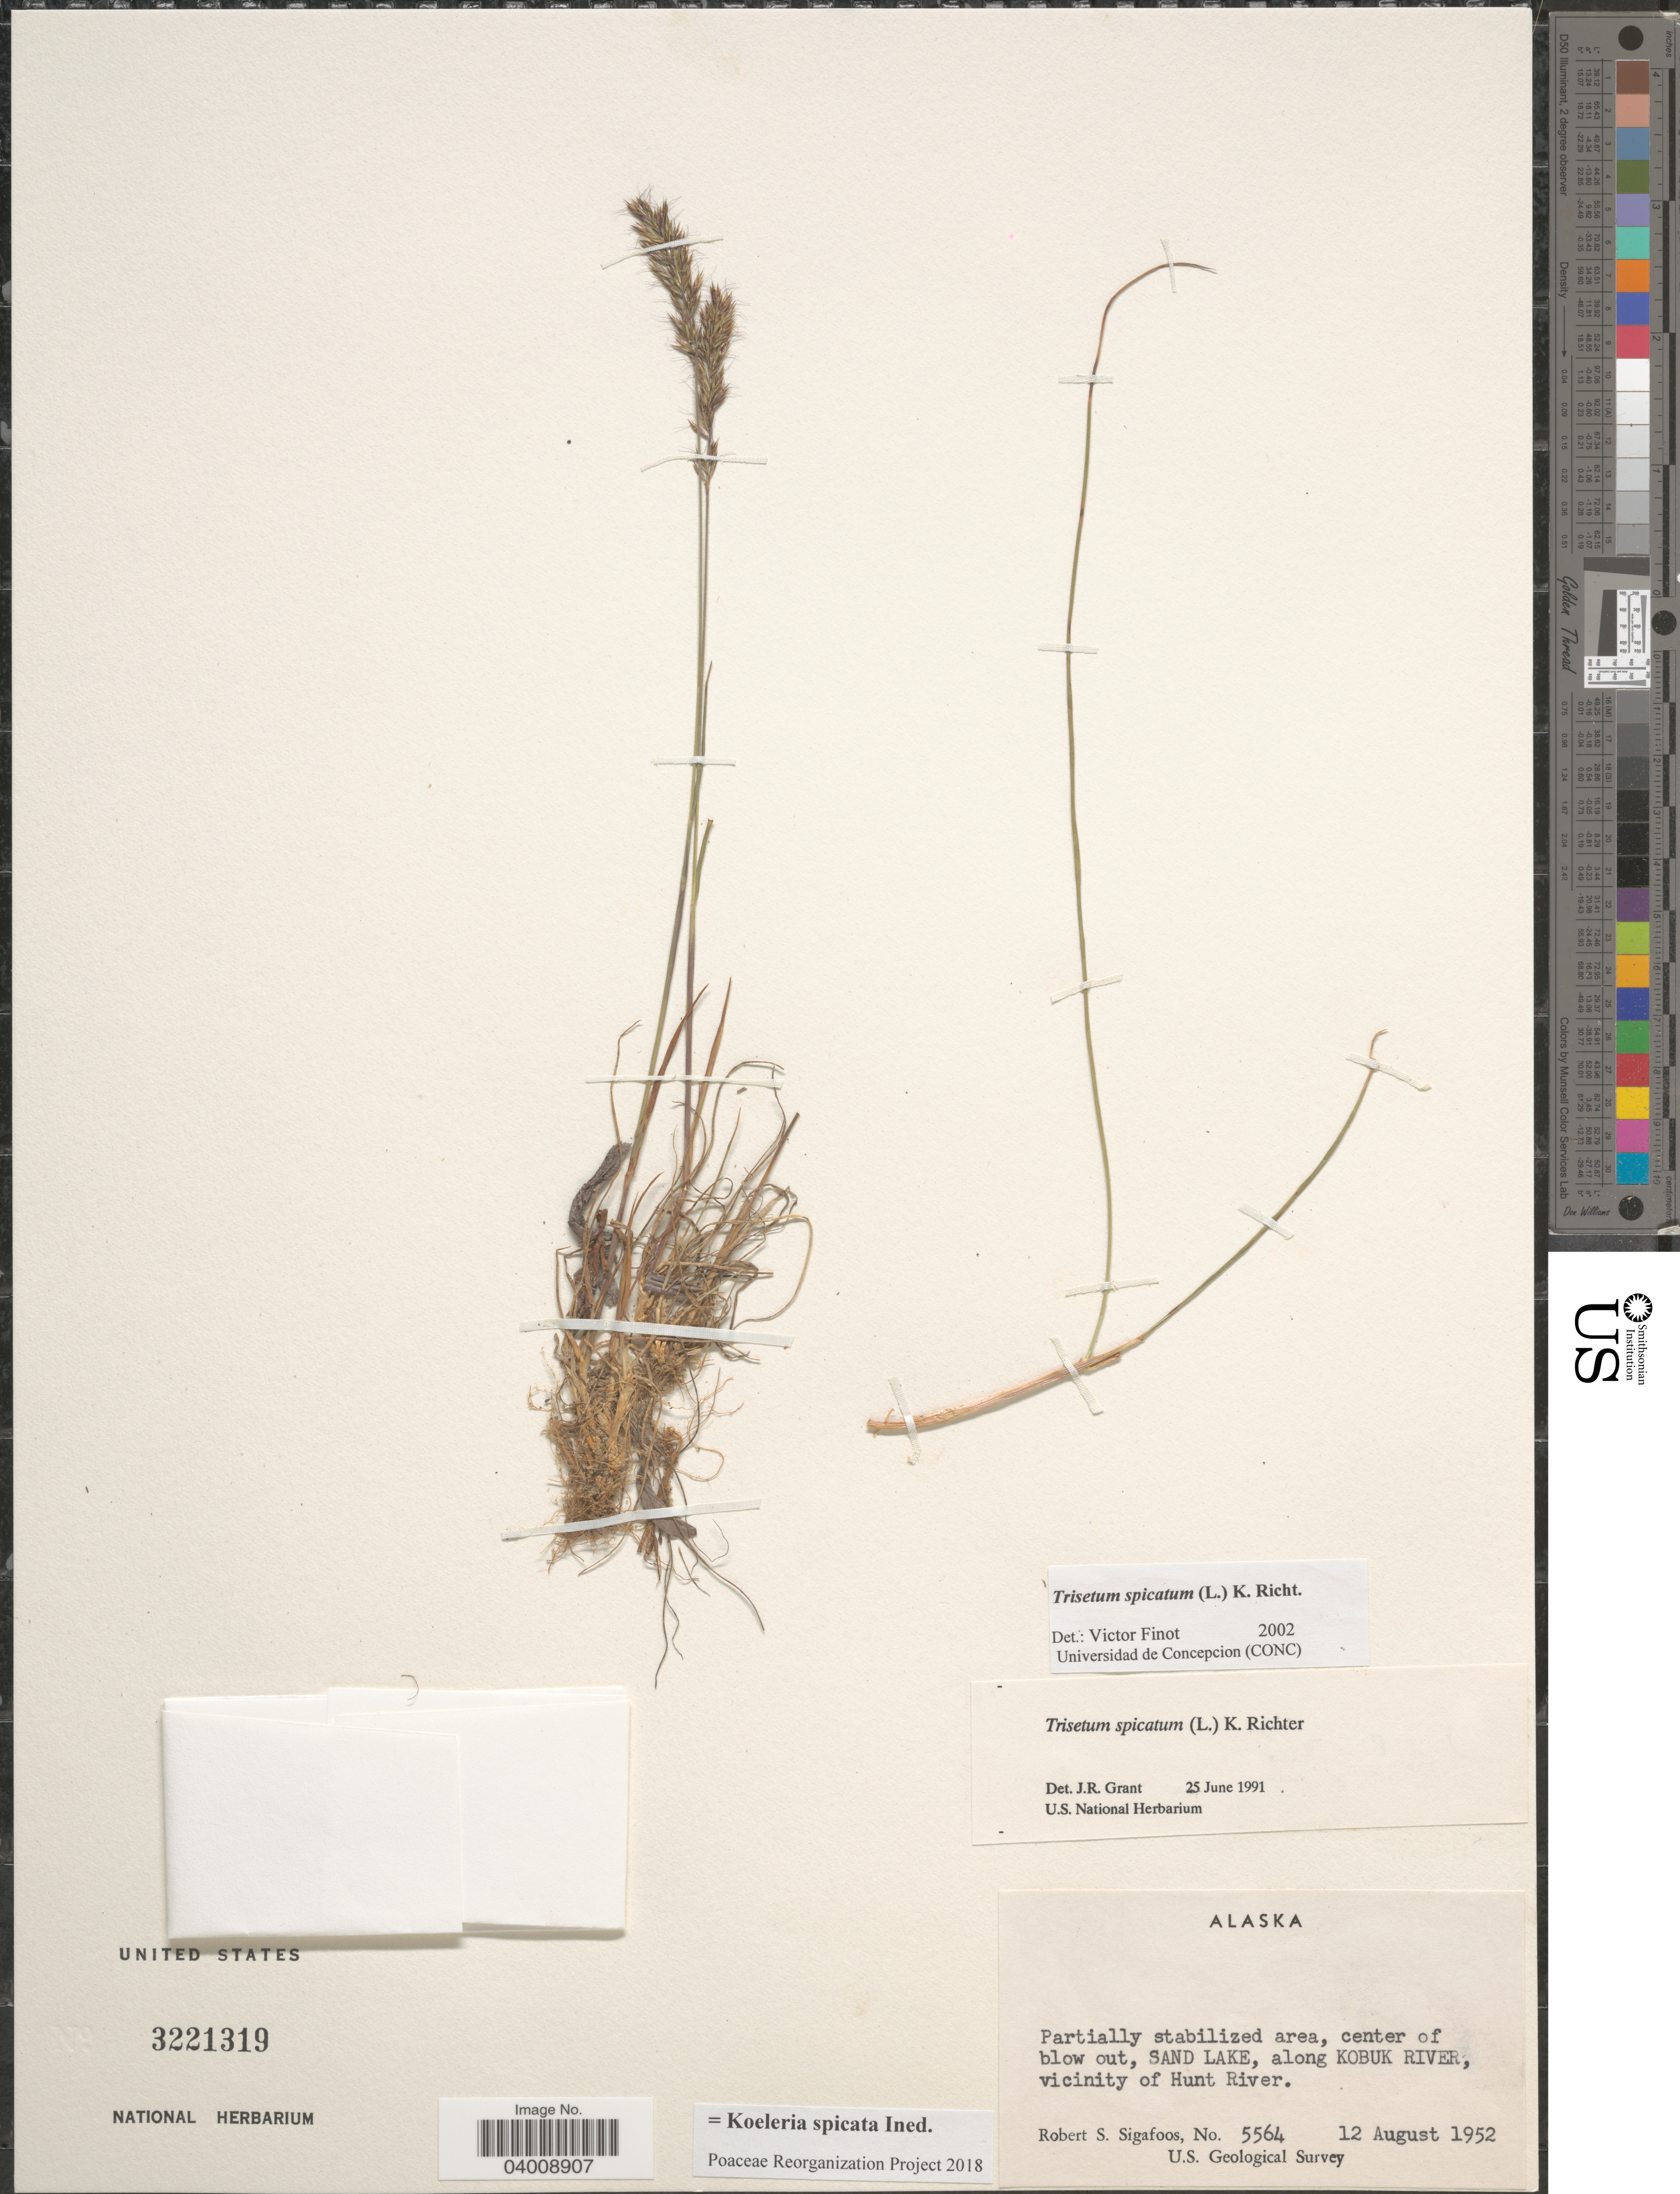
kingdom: Plantae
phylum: Tracheophyta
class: Liliopsida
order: Poales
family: Poaceae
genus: Koeleria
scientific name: Koeleria spicata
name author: (L.) Barberá et al.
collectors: R. Sigafoos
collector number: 5564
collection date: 1952-08-12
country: United States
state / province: Alaska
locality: Partially stabilized area, center of blow out, Sand Lake, along Kobuk River, vicinity of Hunt River.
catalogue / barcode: US 3221319